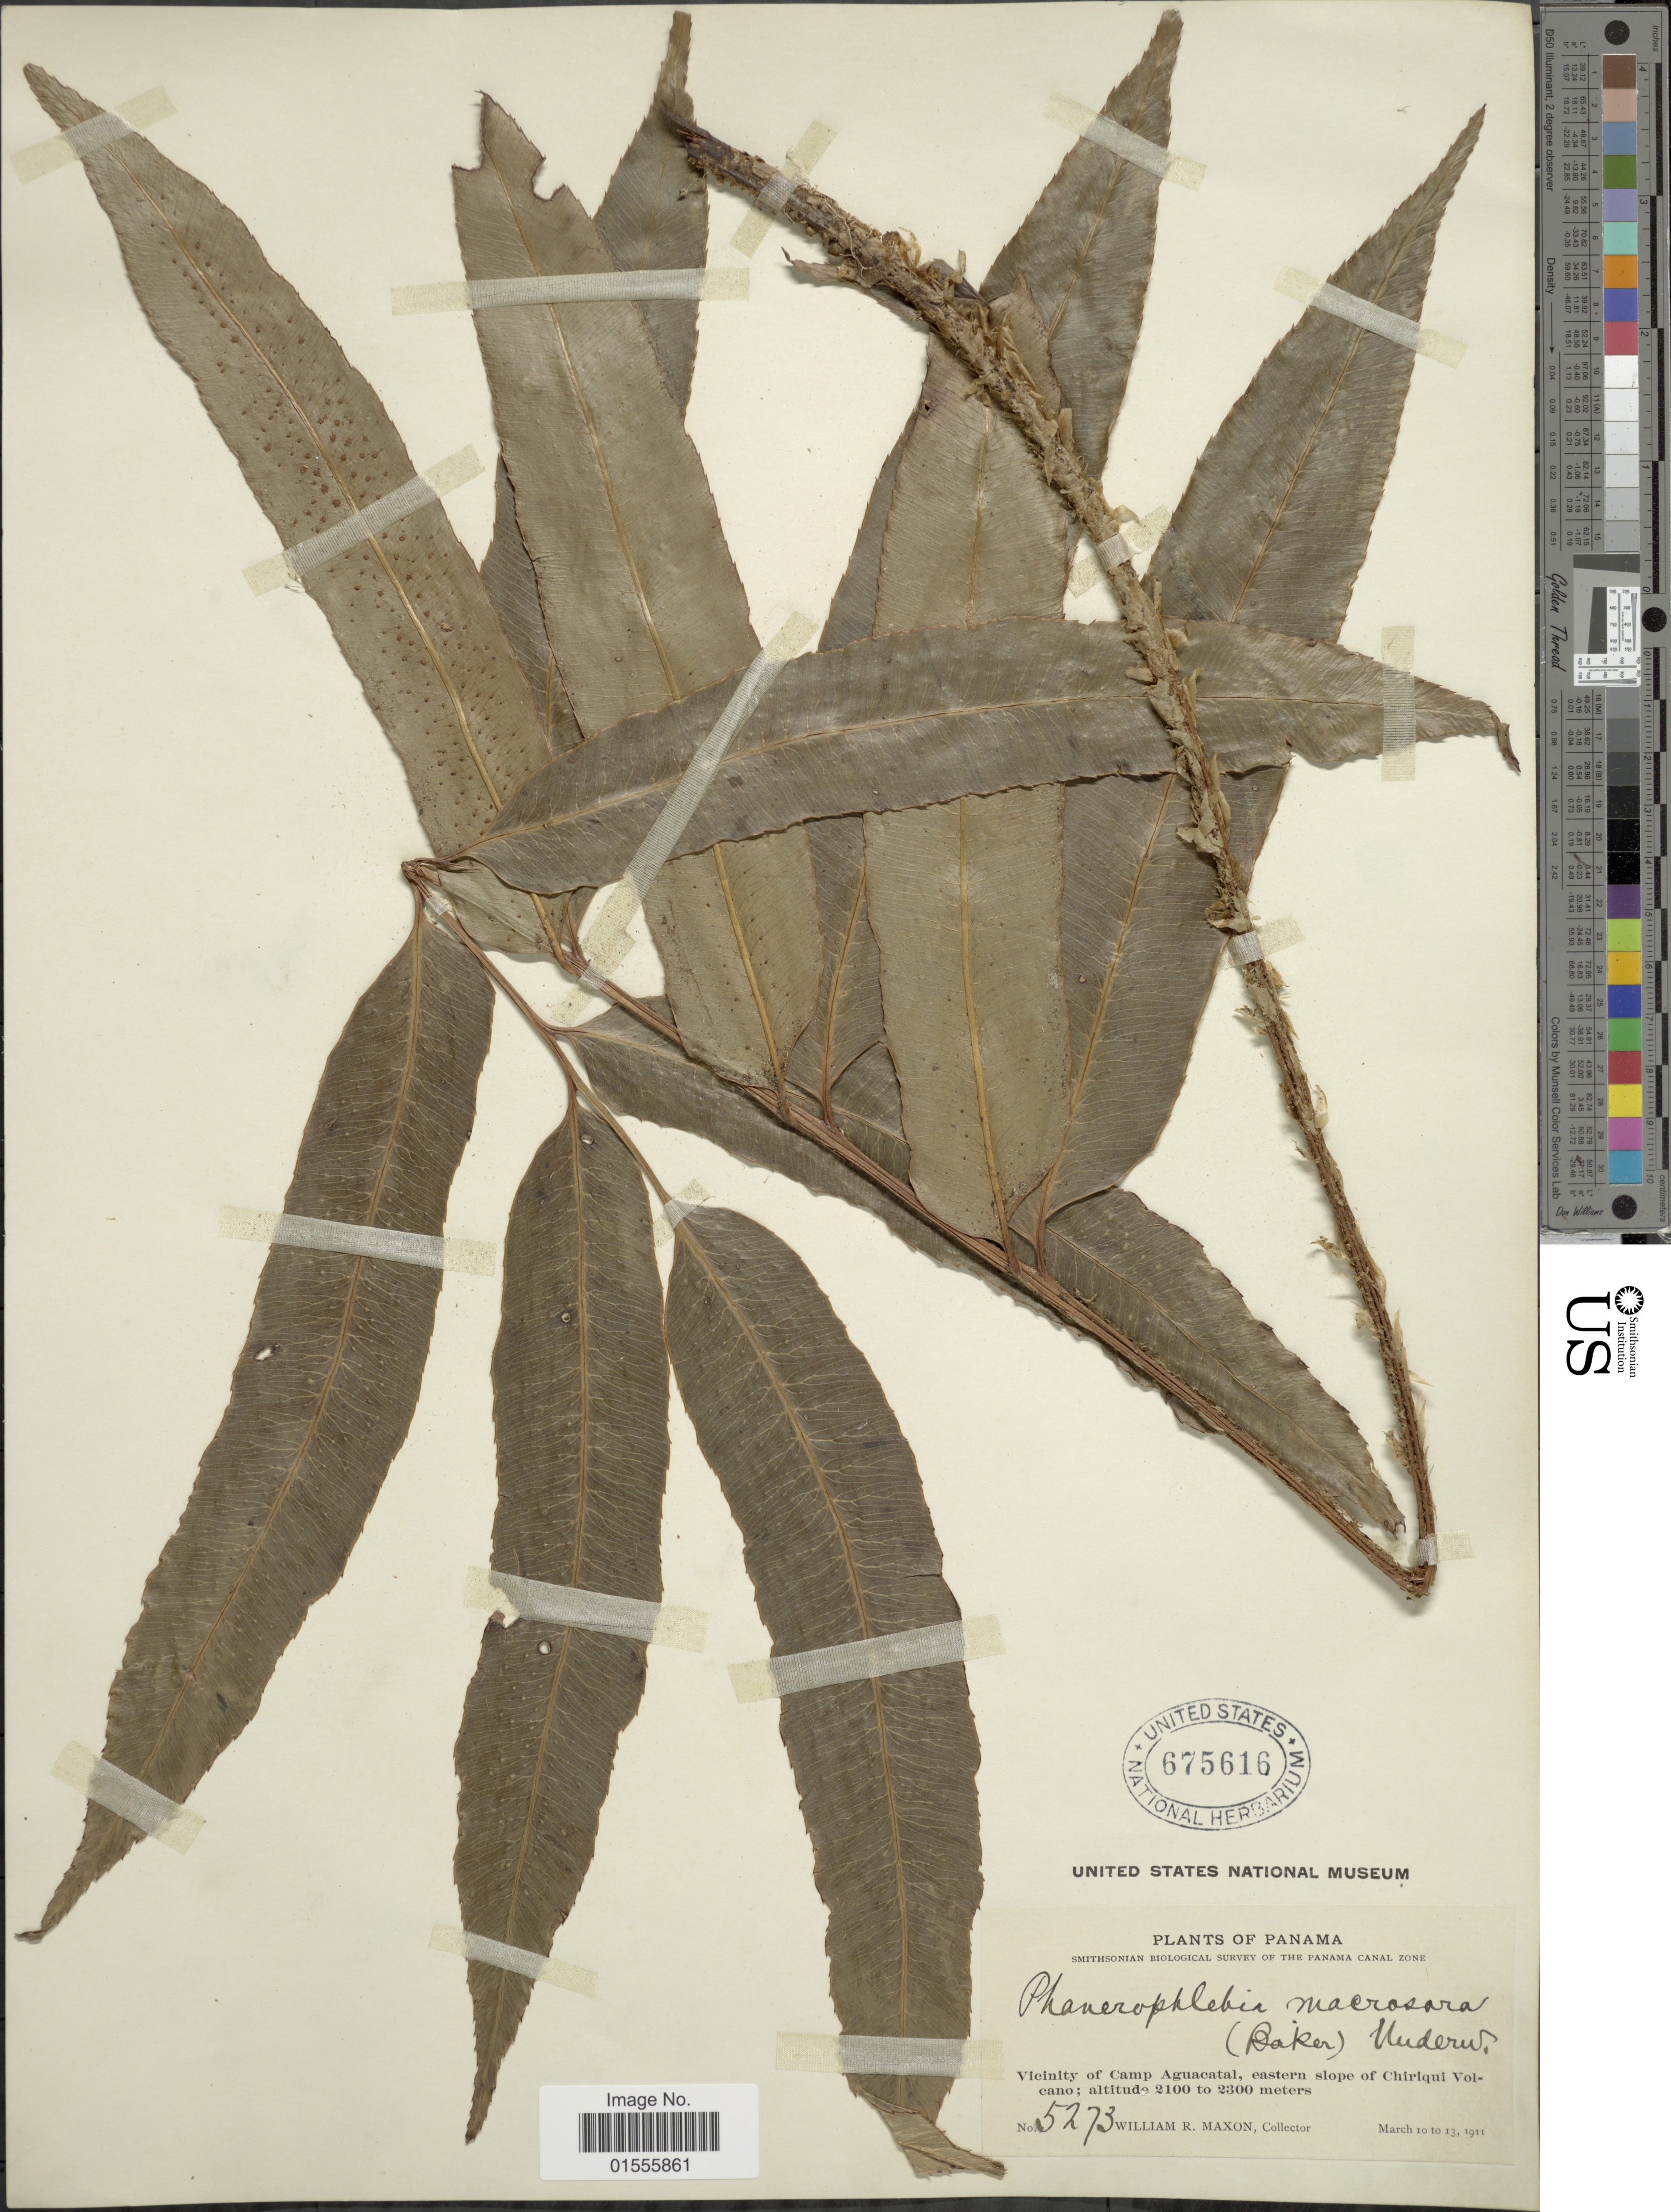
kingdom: Plantae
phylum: Tracheophyta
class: Polypodiopsida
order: Polypodiales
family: Dryopteridaceae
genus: Phanerophlebia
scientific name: Phanerophlebia macrosora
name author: (Baker) Underw.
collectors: W. R. Maxon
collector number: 5273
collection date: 1911-03-10/1911-03-13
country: Panama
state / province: Chiriqui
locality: Vicinity of Camp Aguacatal, eastern slope of Chiriqui Volcano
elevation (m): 2100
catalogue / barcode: US 675616